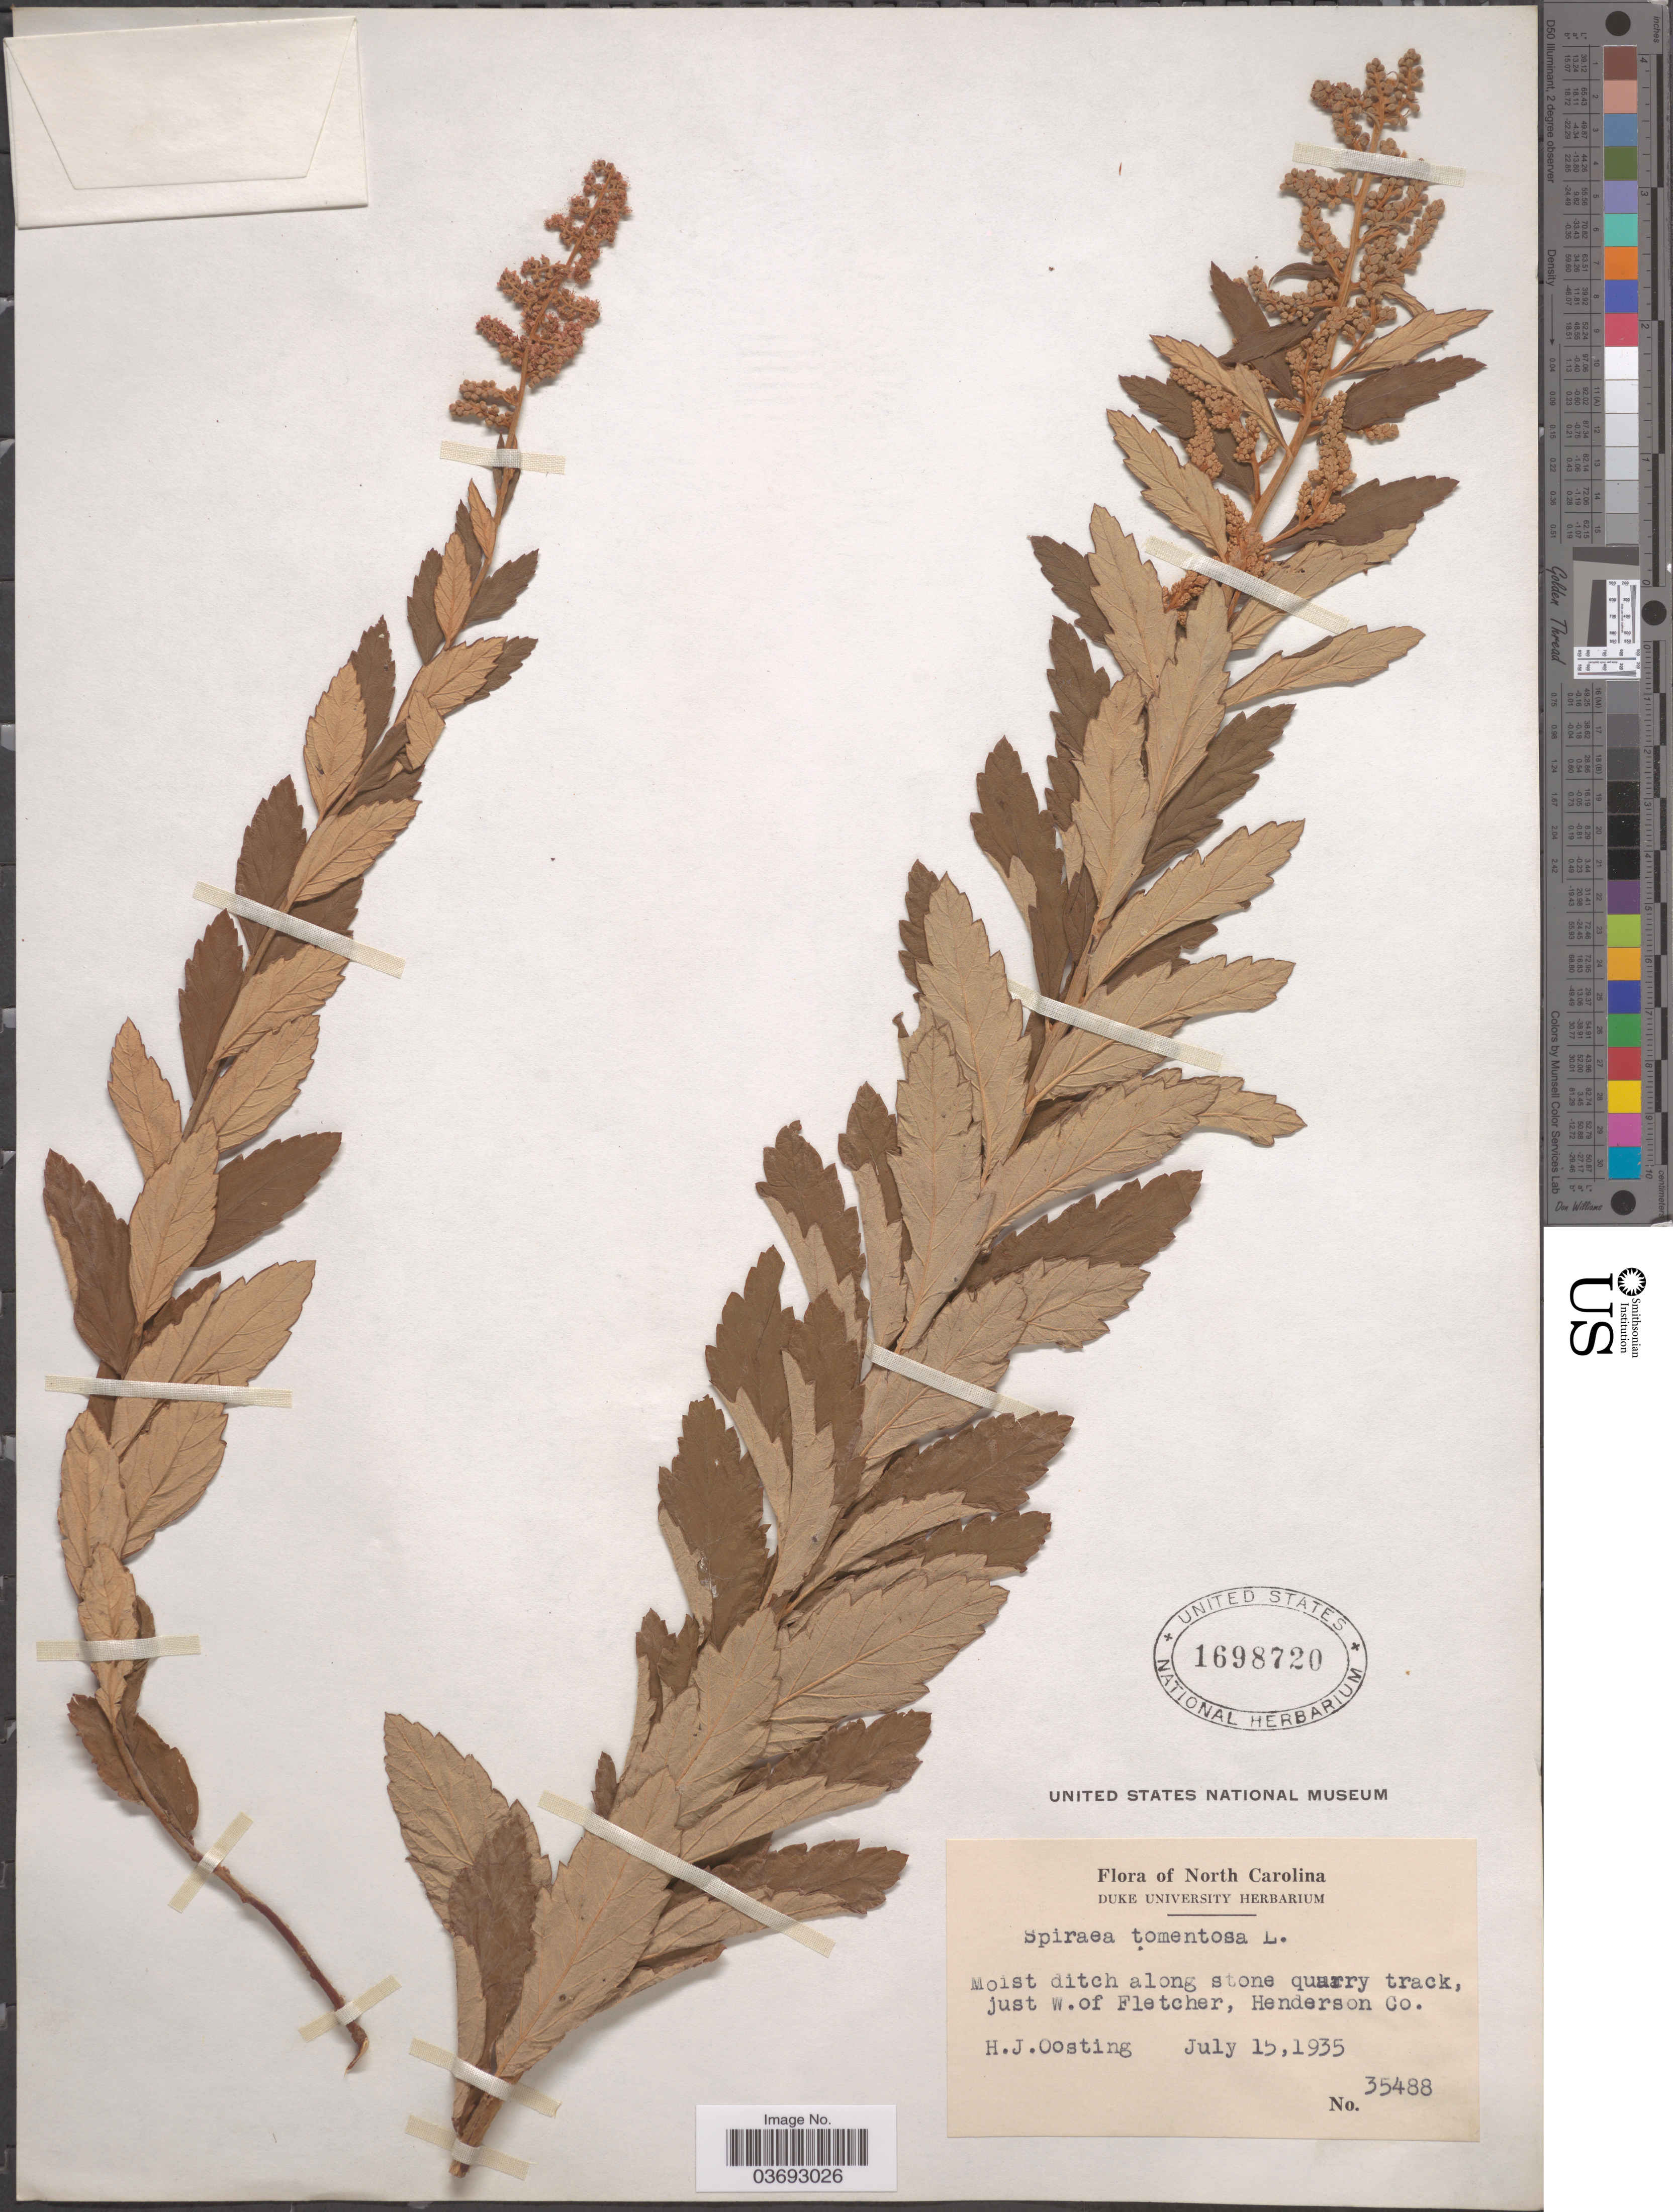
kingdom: Plantae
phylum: Tracheophyta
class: Magnoliopsida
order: Rosales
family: Rosaceae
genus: Spiraea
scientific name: Spiraea tomentosa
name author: L.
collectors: H. Oosting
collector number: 35488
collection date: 1935-07-15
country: United States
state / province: North Carolina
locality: Moist ditch along stone quarry track, just W. of Fletcher, Henderson Co.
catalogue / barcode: US 1698720